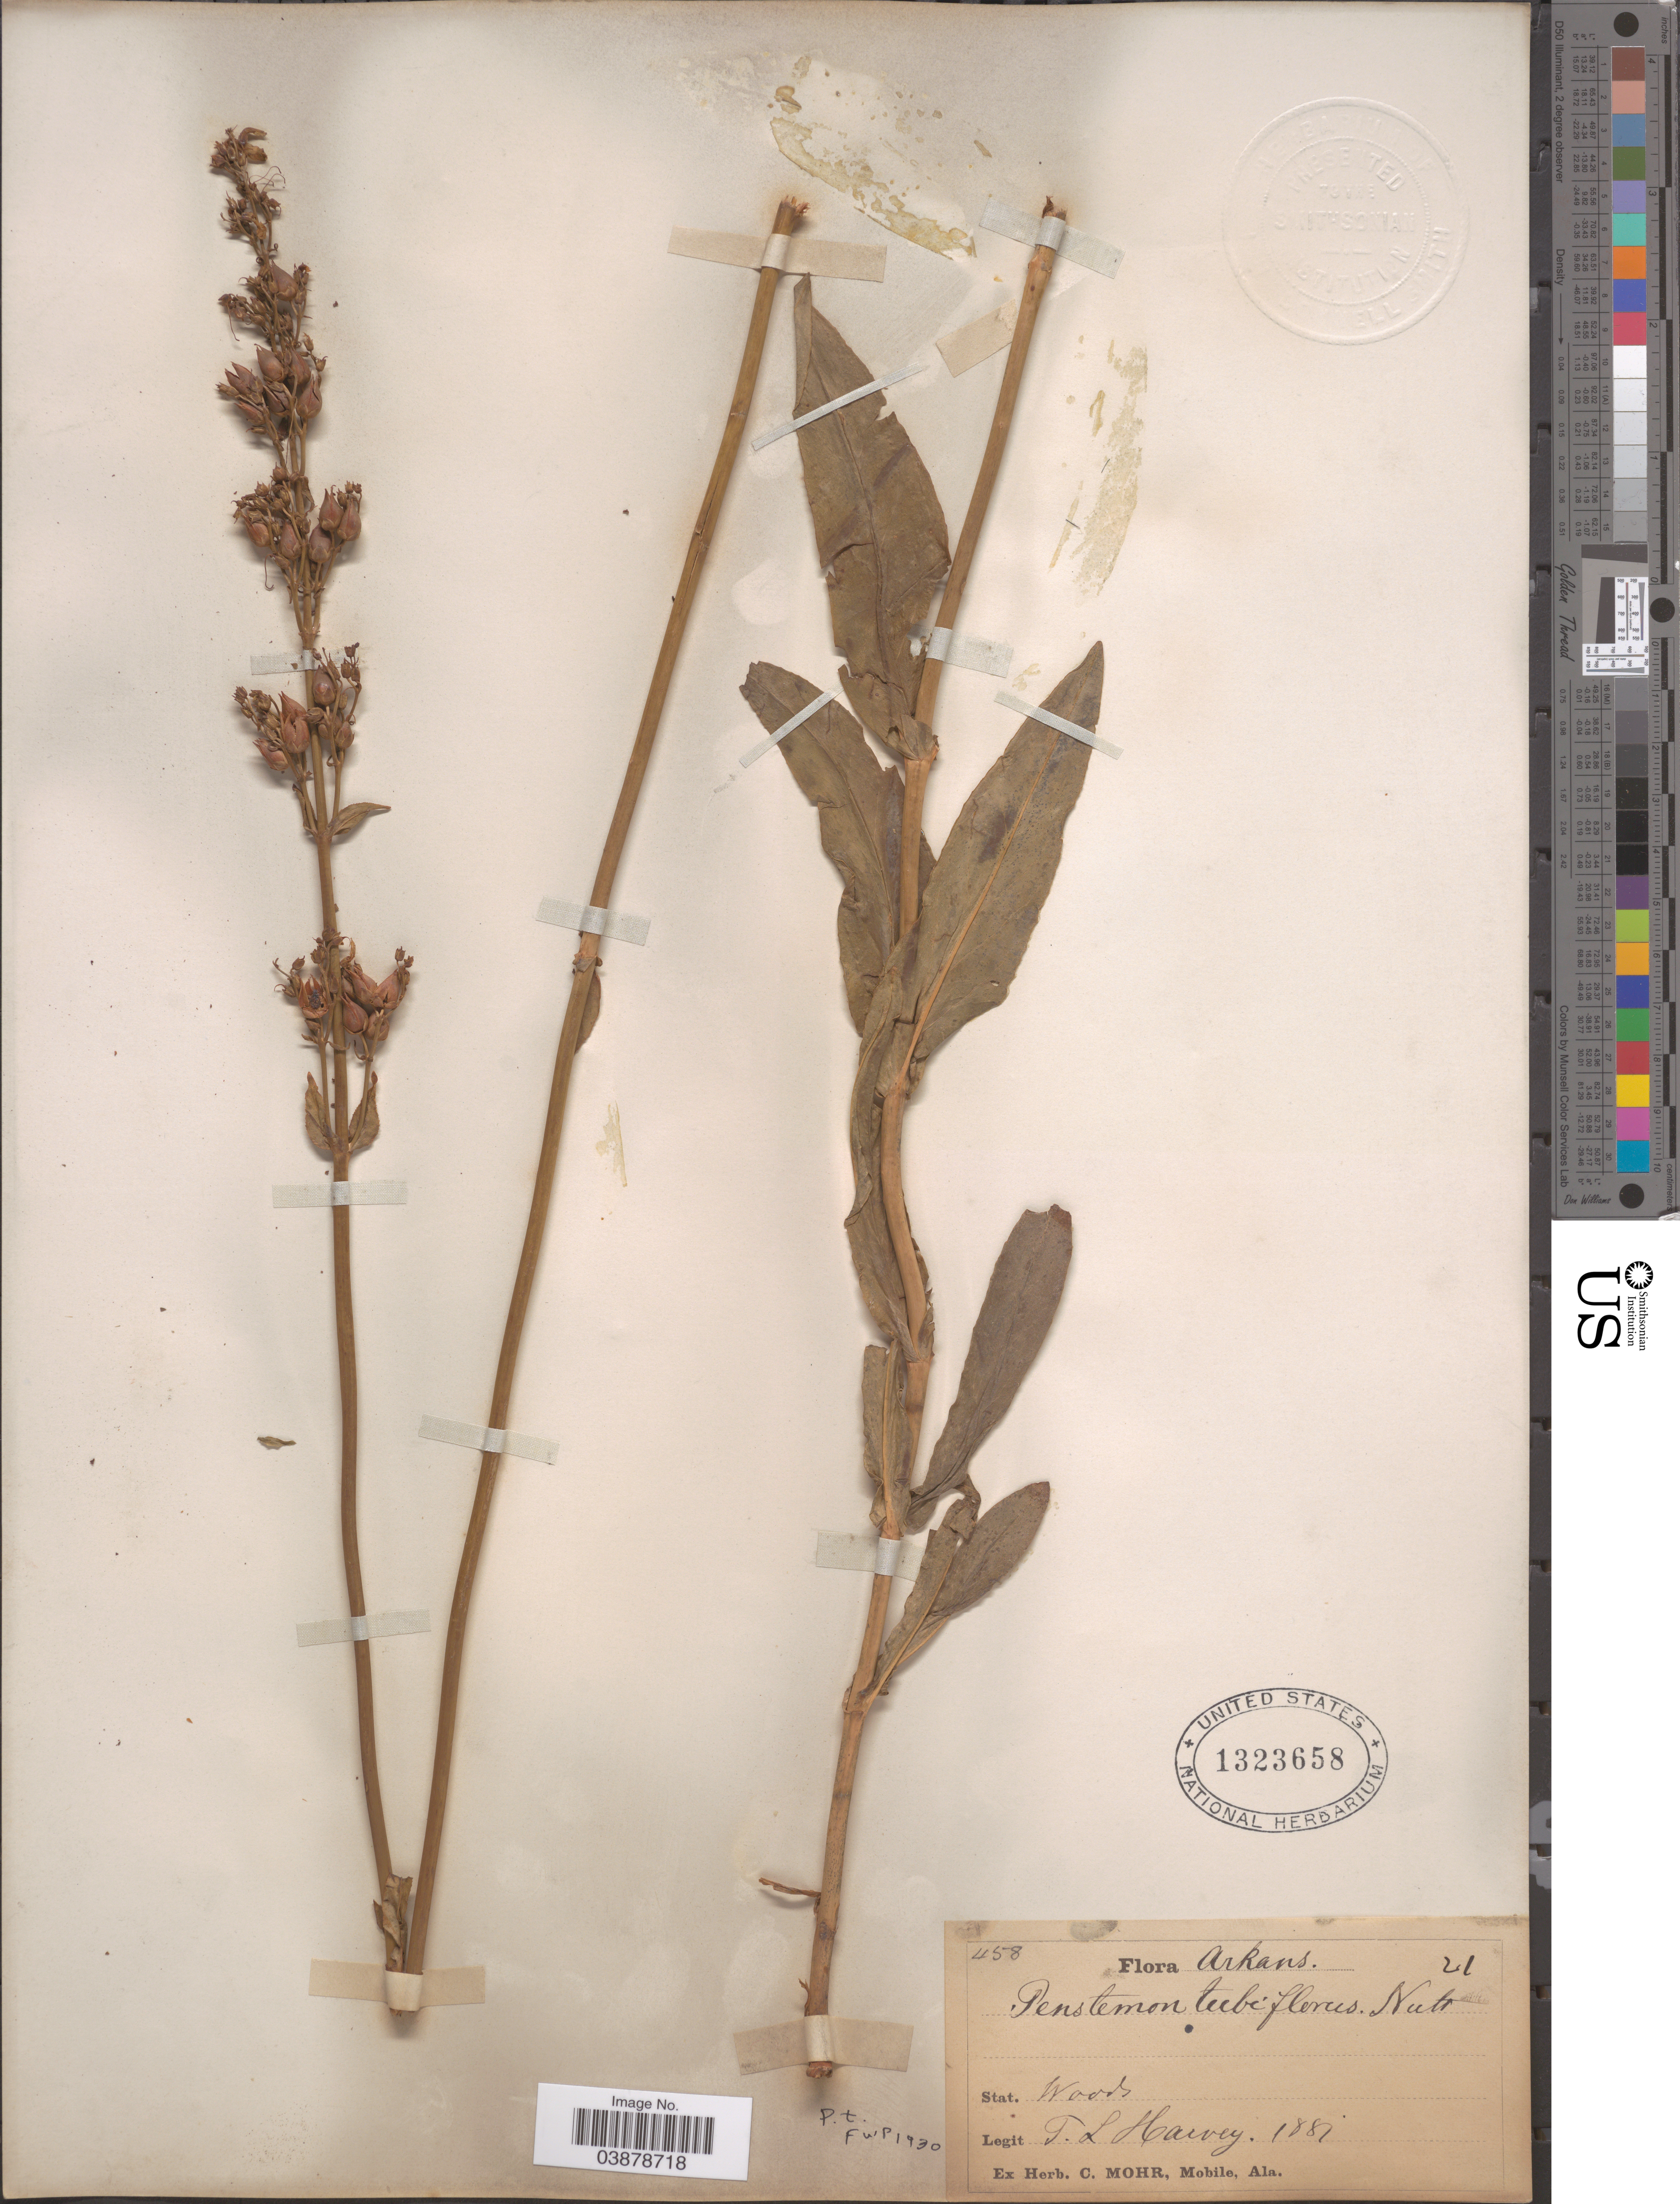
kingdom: Plantae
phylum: Tracheophyta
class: Magnoliopsida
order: Lamiales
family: Plantaginaceae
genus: Penstemon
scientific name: Penstemon tubaeflorus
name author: Nutt.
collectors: F. L. Harvey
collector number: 458?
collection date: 1881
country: United States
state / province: Arkansas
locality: Stat. Woods.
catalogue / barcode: US 1323658